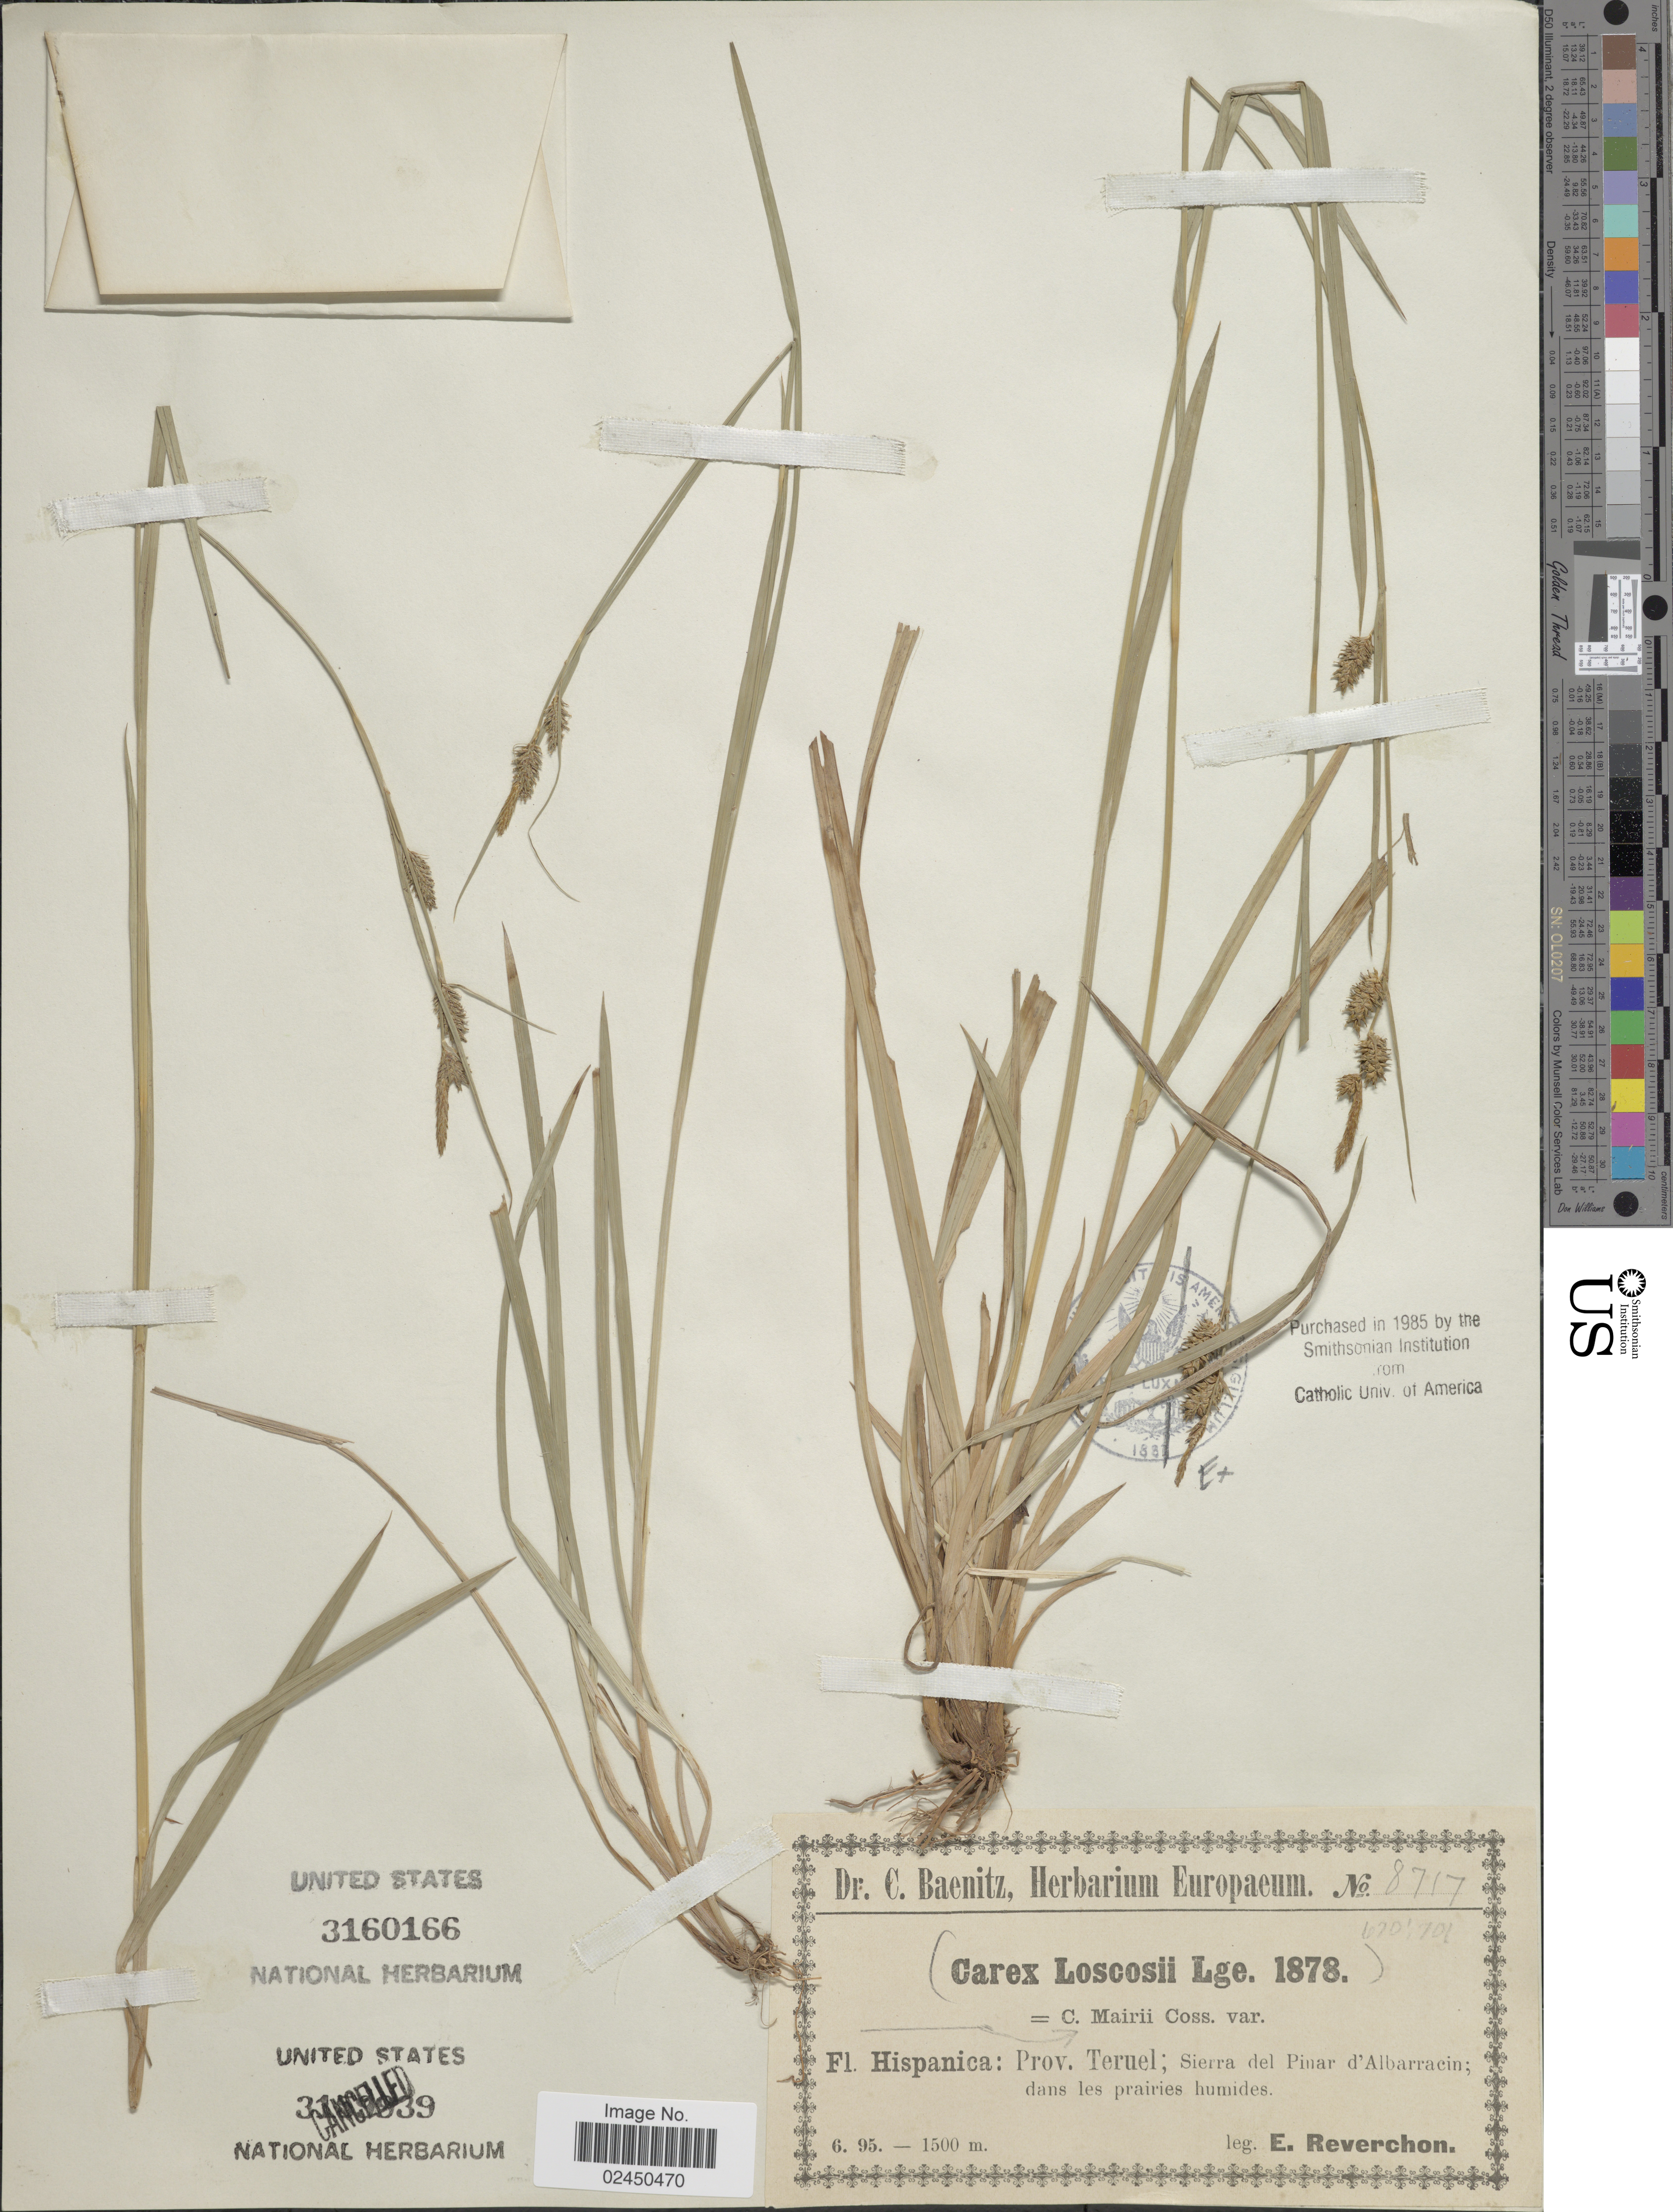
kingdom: Plantae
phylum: Tracheophyta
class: Liliopsida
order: Poales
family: Cyperaceae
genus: Carex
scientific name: Carex mairei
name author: Coss. & Germ.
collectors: E. Reverchon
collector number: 8717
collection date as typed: Transcribed d/m/y: /6/95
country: Spain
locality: Fl. Hispanica: Prov. Teruel: Sierra del Pinar d'Albarracin dans les prairies humides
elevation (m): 1500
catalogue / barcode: US 3160166